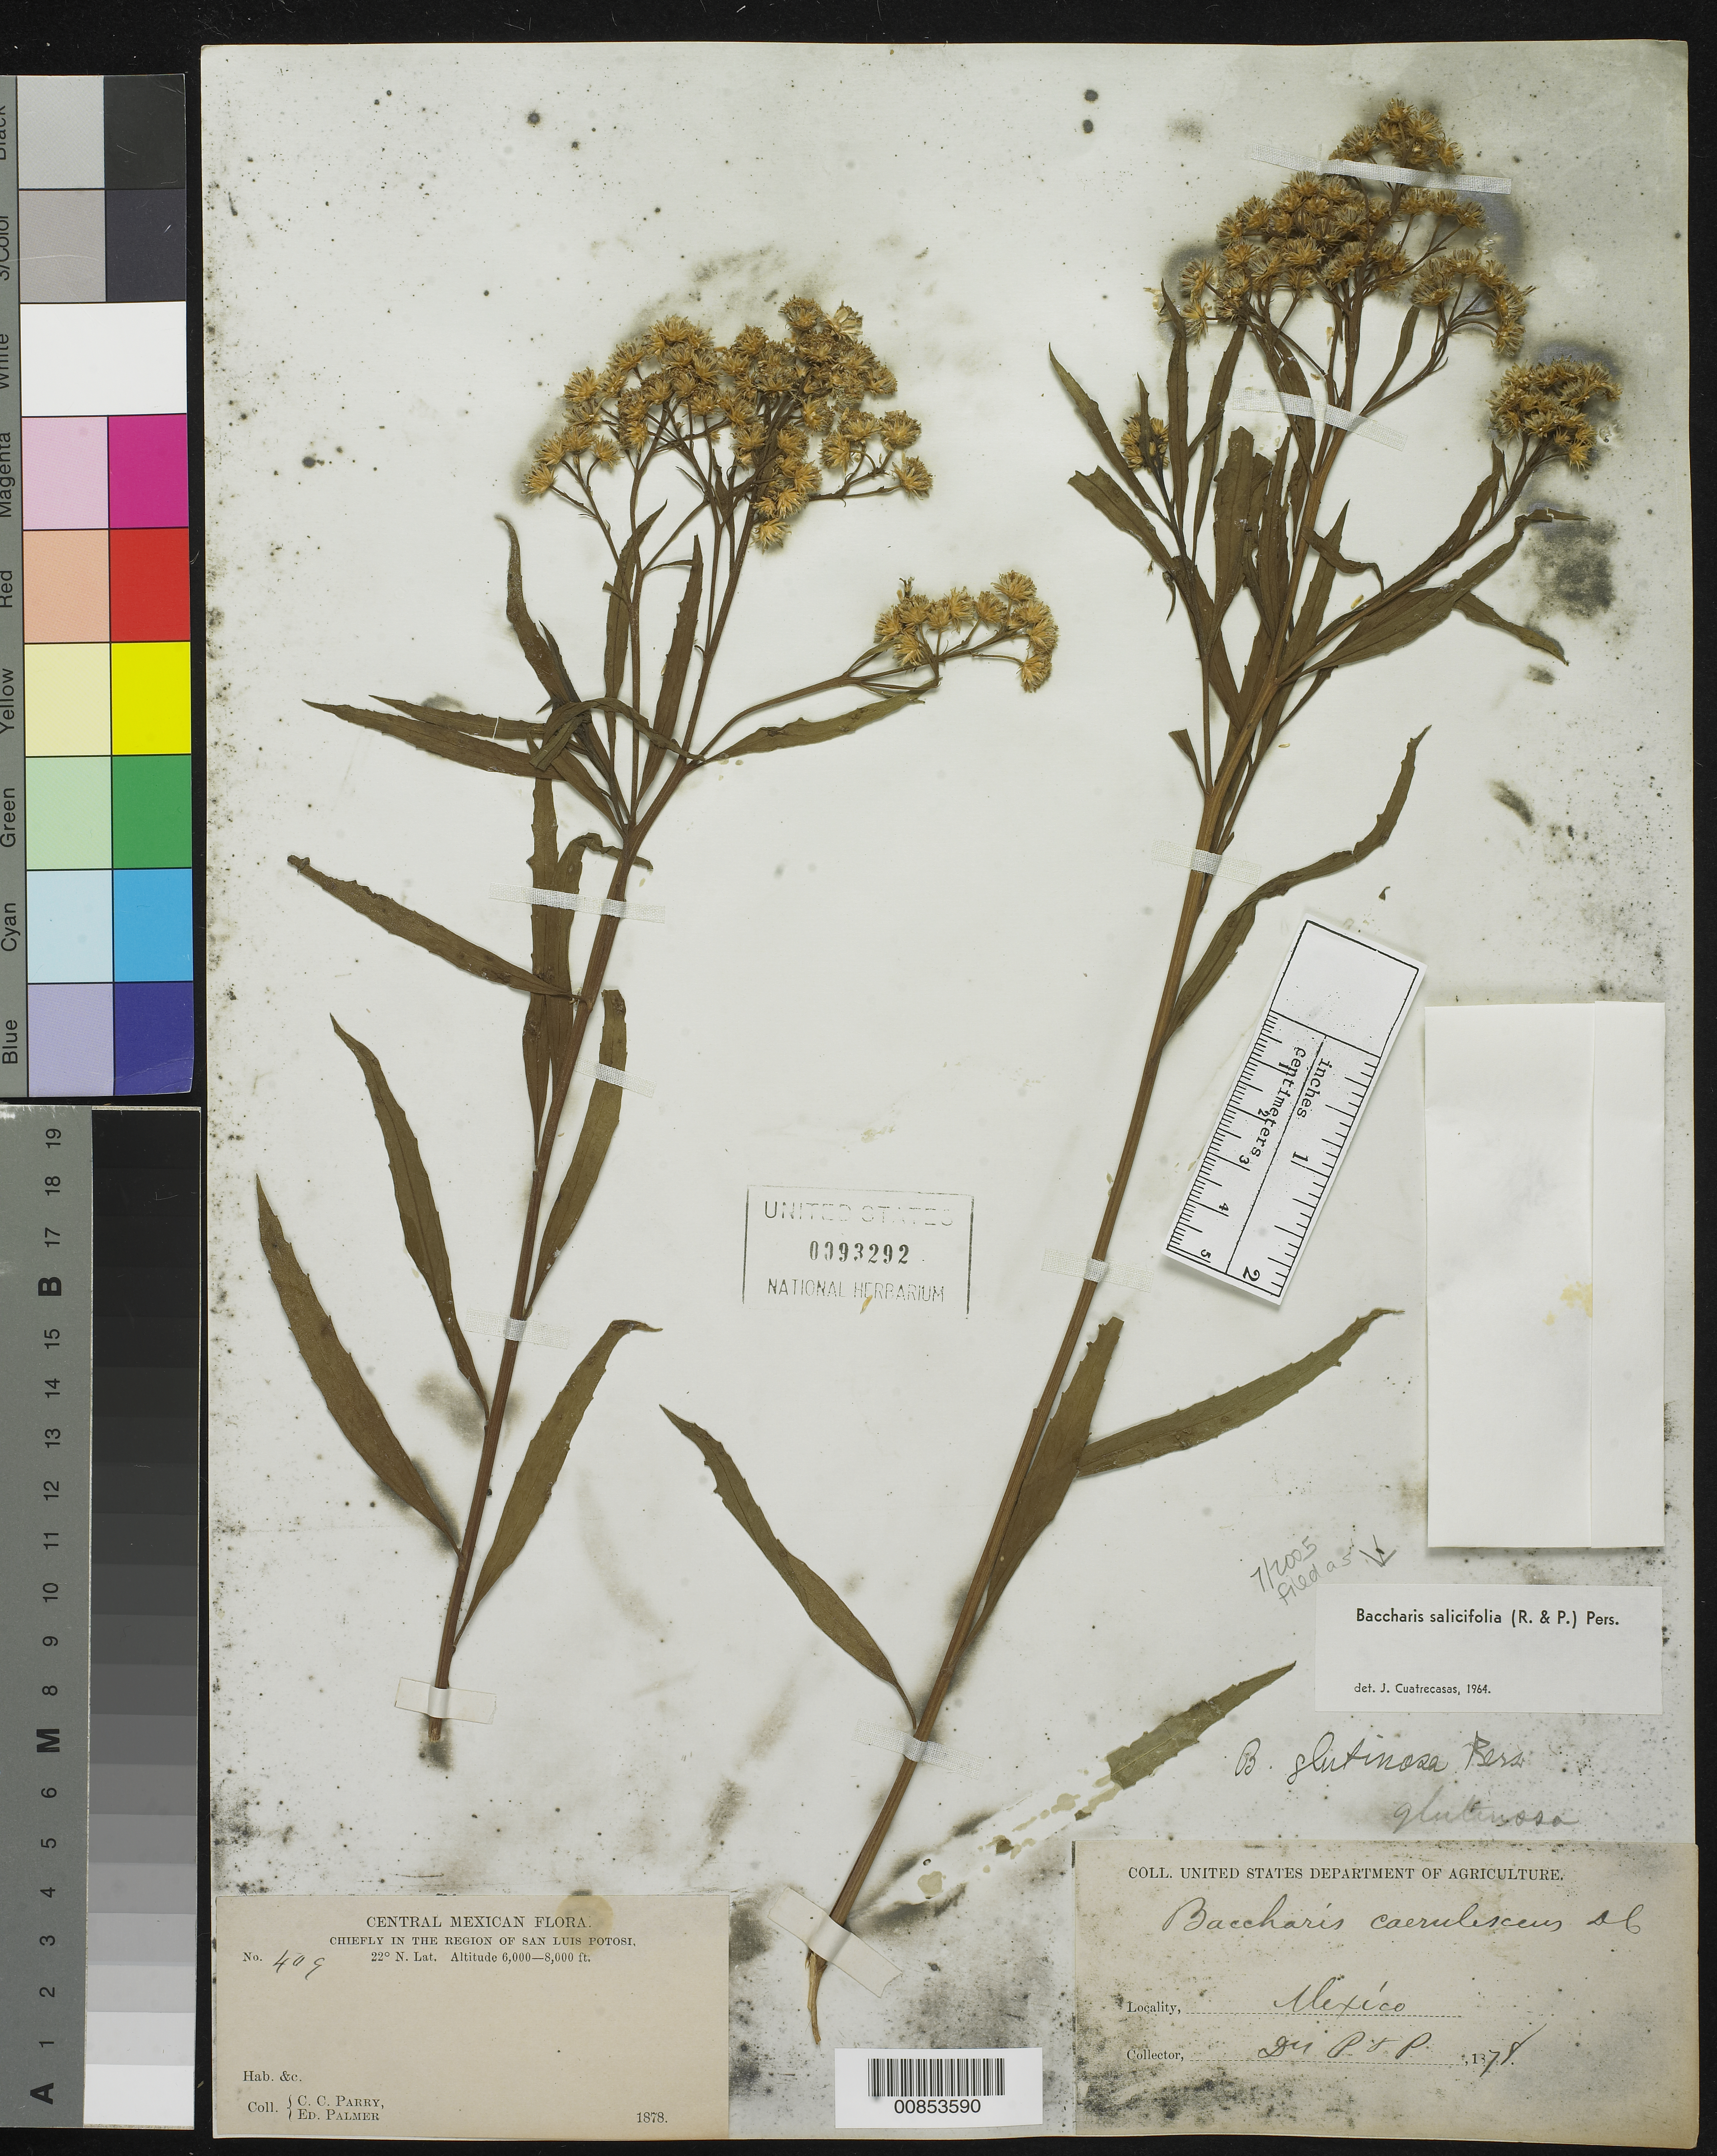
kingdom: Plantae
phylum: Tracheophyta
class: Magnoliopsida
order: Asterales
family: Asteraceae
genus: Baccharis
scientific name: Baccharis salicifolia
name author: (Ruiz & Pav.) Pers.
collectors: C. C. Parry & E. Palmer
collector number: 409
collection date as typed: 1878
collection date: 1878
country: Mexico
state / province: San Luis Potosí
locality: Chiefly in the region of San Luis Potosí.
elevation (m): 1829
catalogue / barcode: US 93292